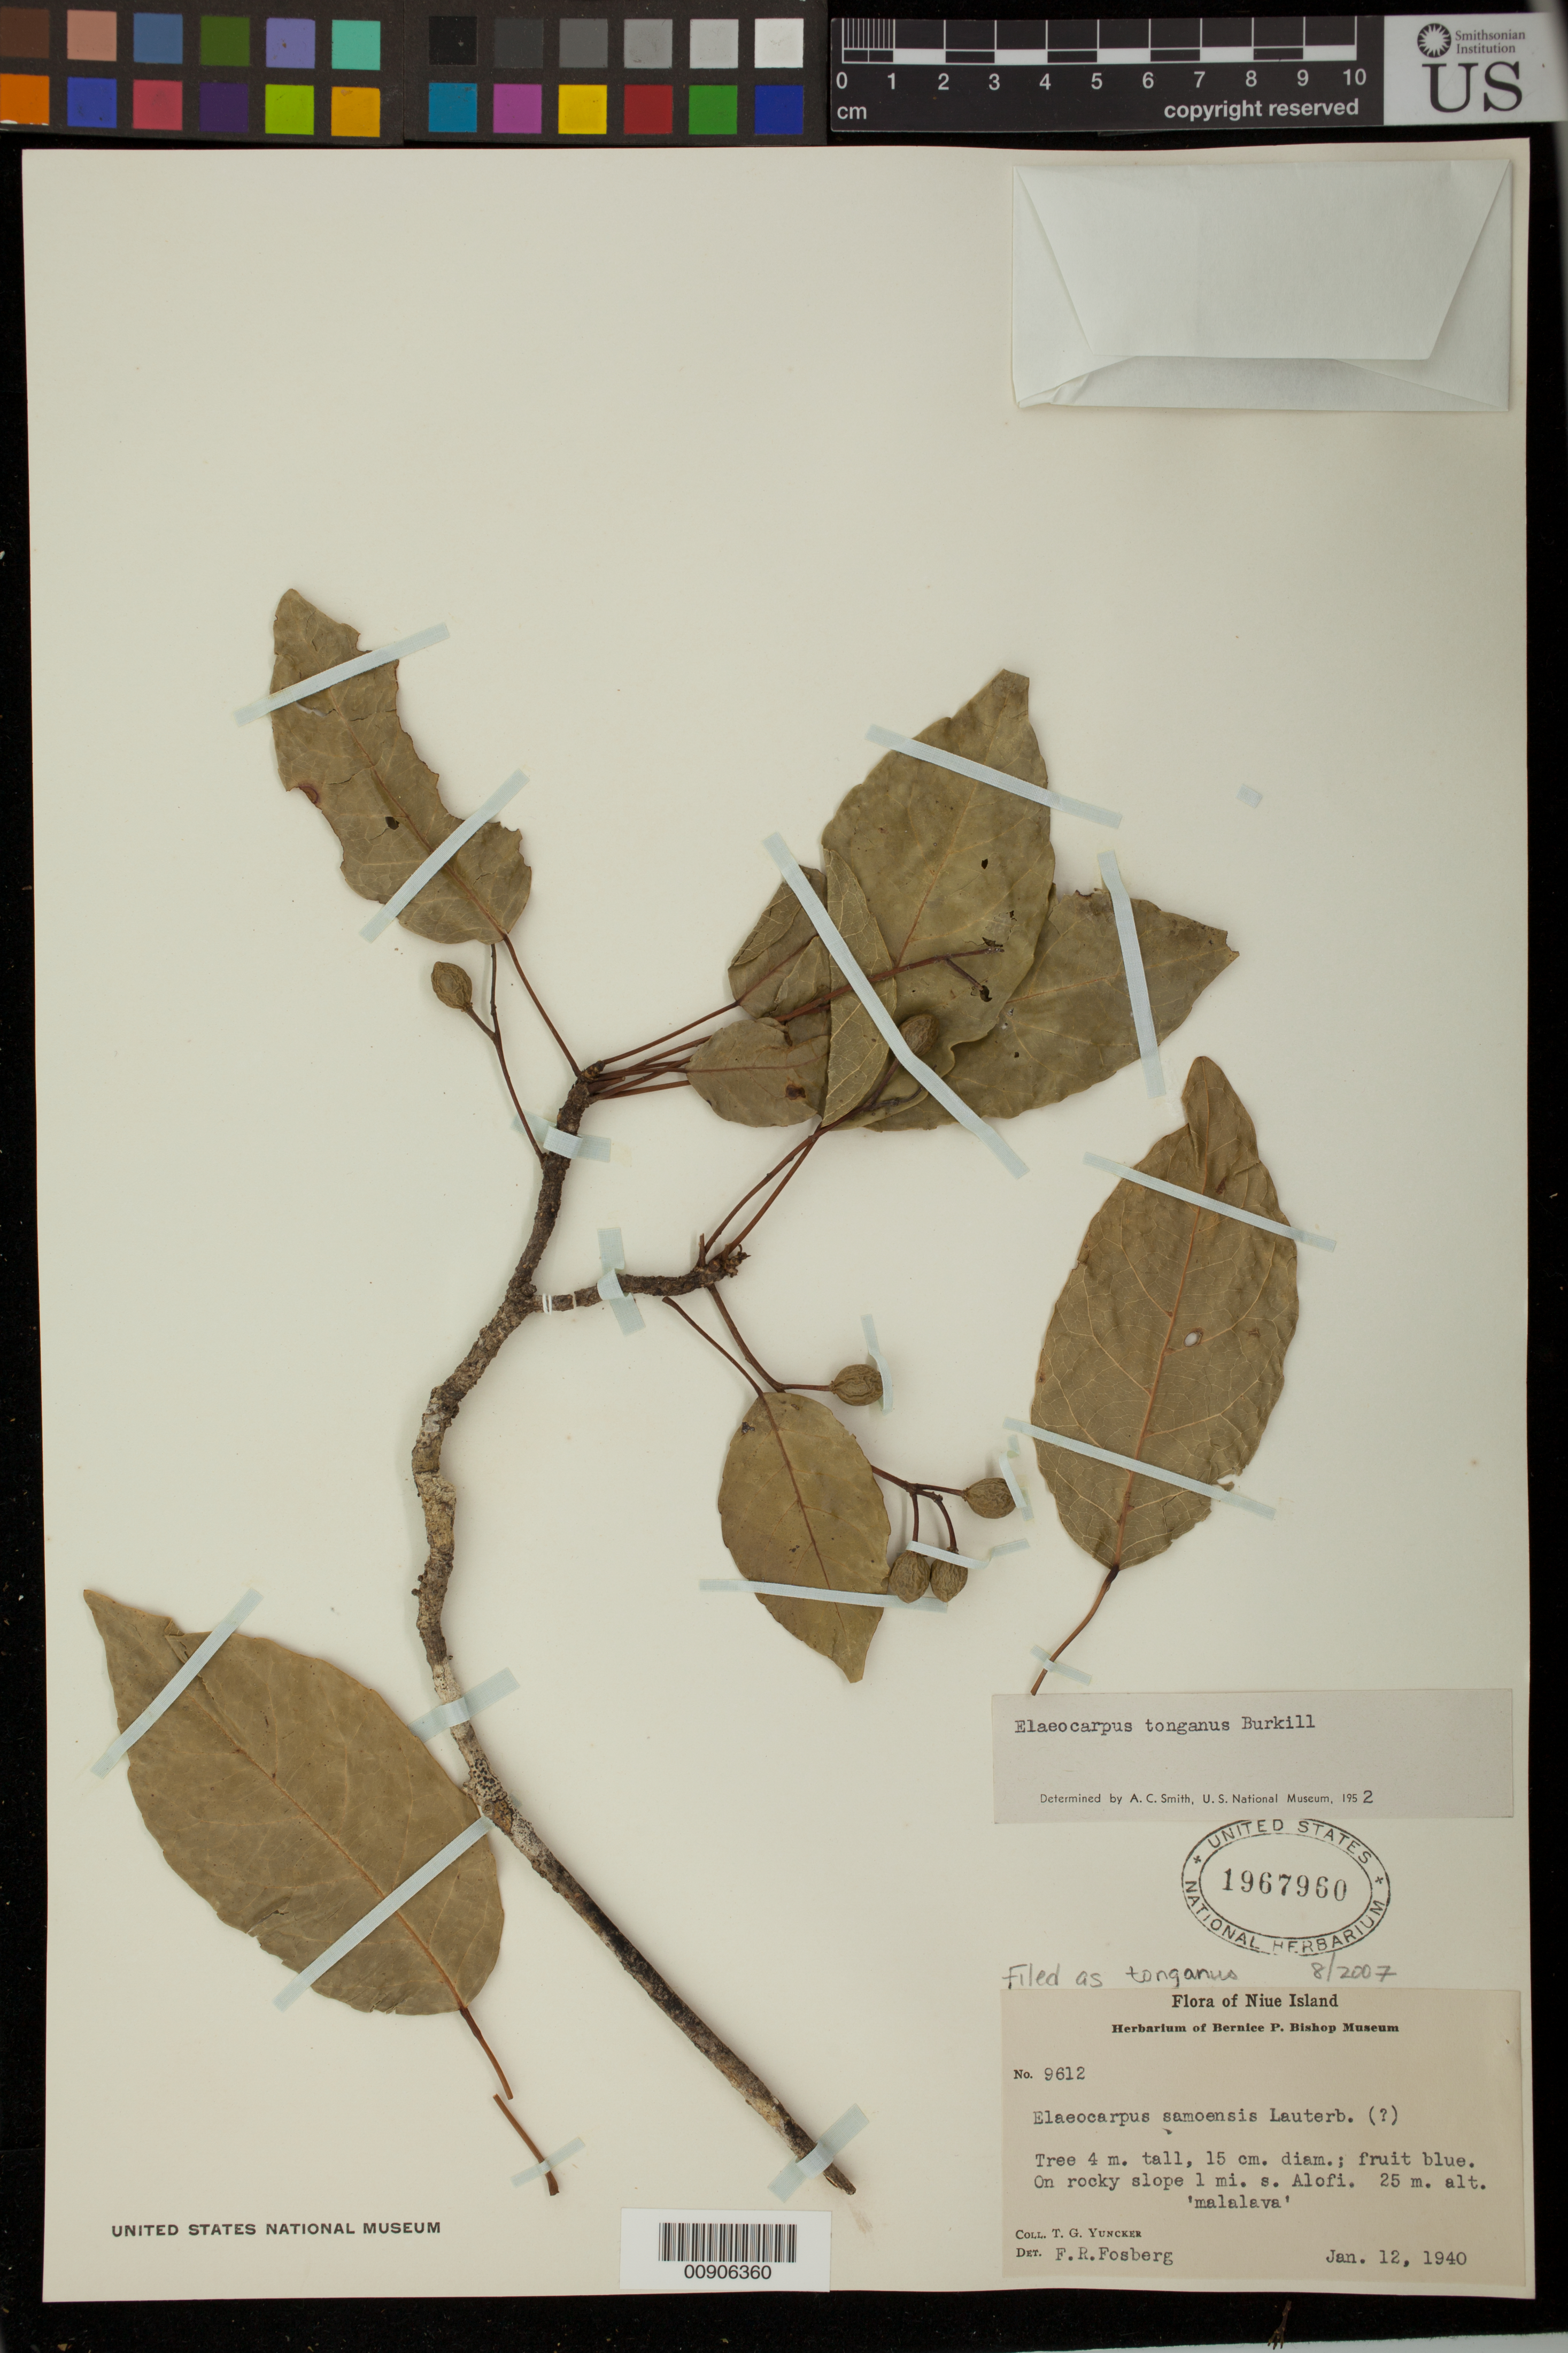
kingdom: Plantae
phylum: Tracheophyta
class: Magnoliopsida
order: Oxalidales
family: Elaeocarpaceae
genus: Elaeocarpus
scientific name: Elaeocarpus tonganus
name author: Burkill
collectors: F. R. Fosberg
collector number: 9612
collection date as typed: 12 Jan 1940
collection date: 1940-01-12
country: Niue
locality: On rocky slope 1 mi S Alofi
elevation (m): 25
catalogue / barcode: US 1967960